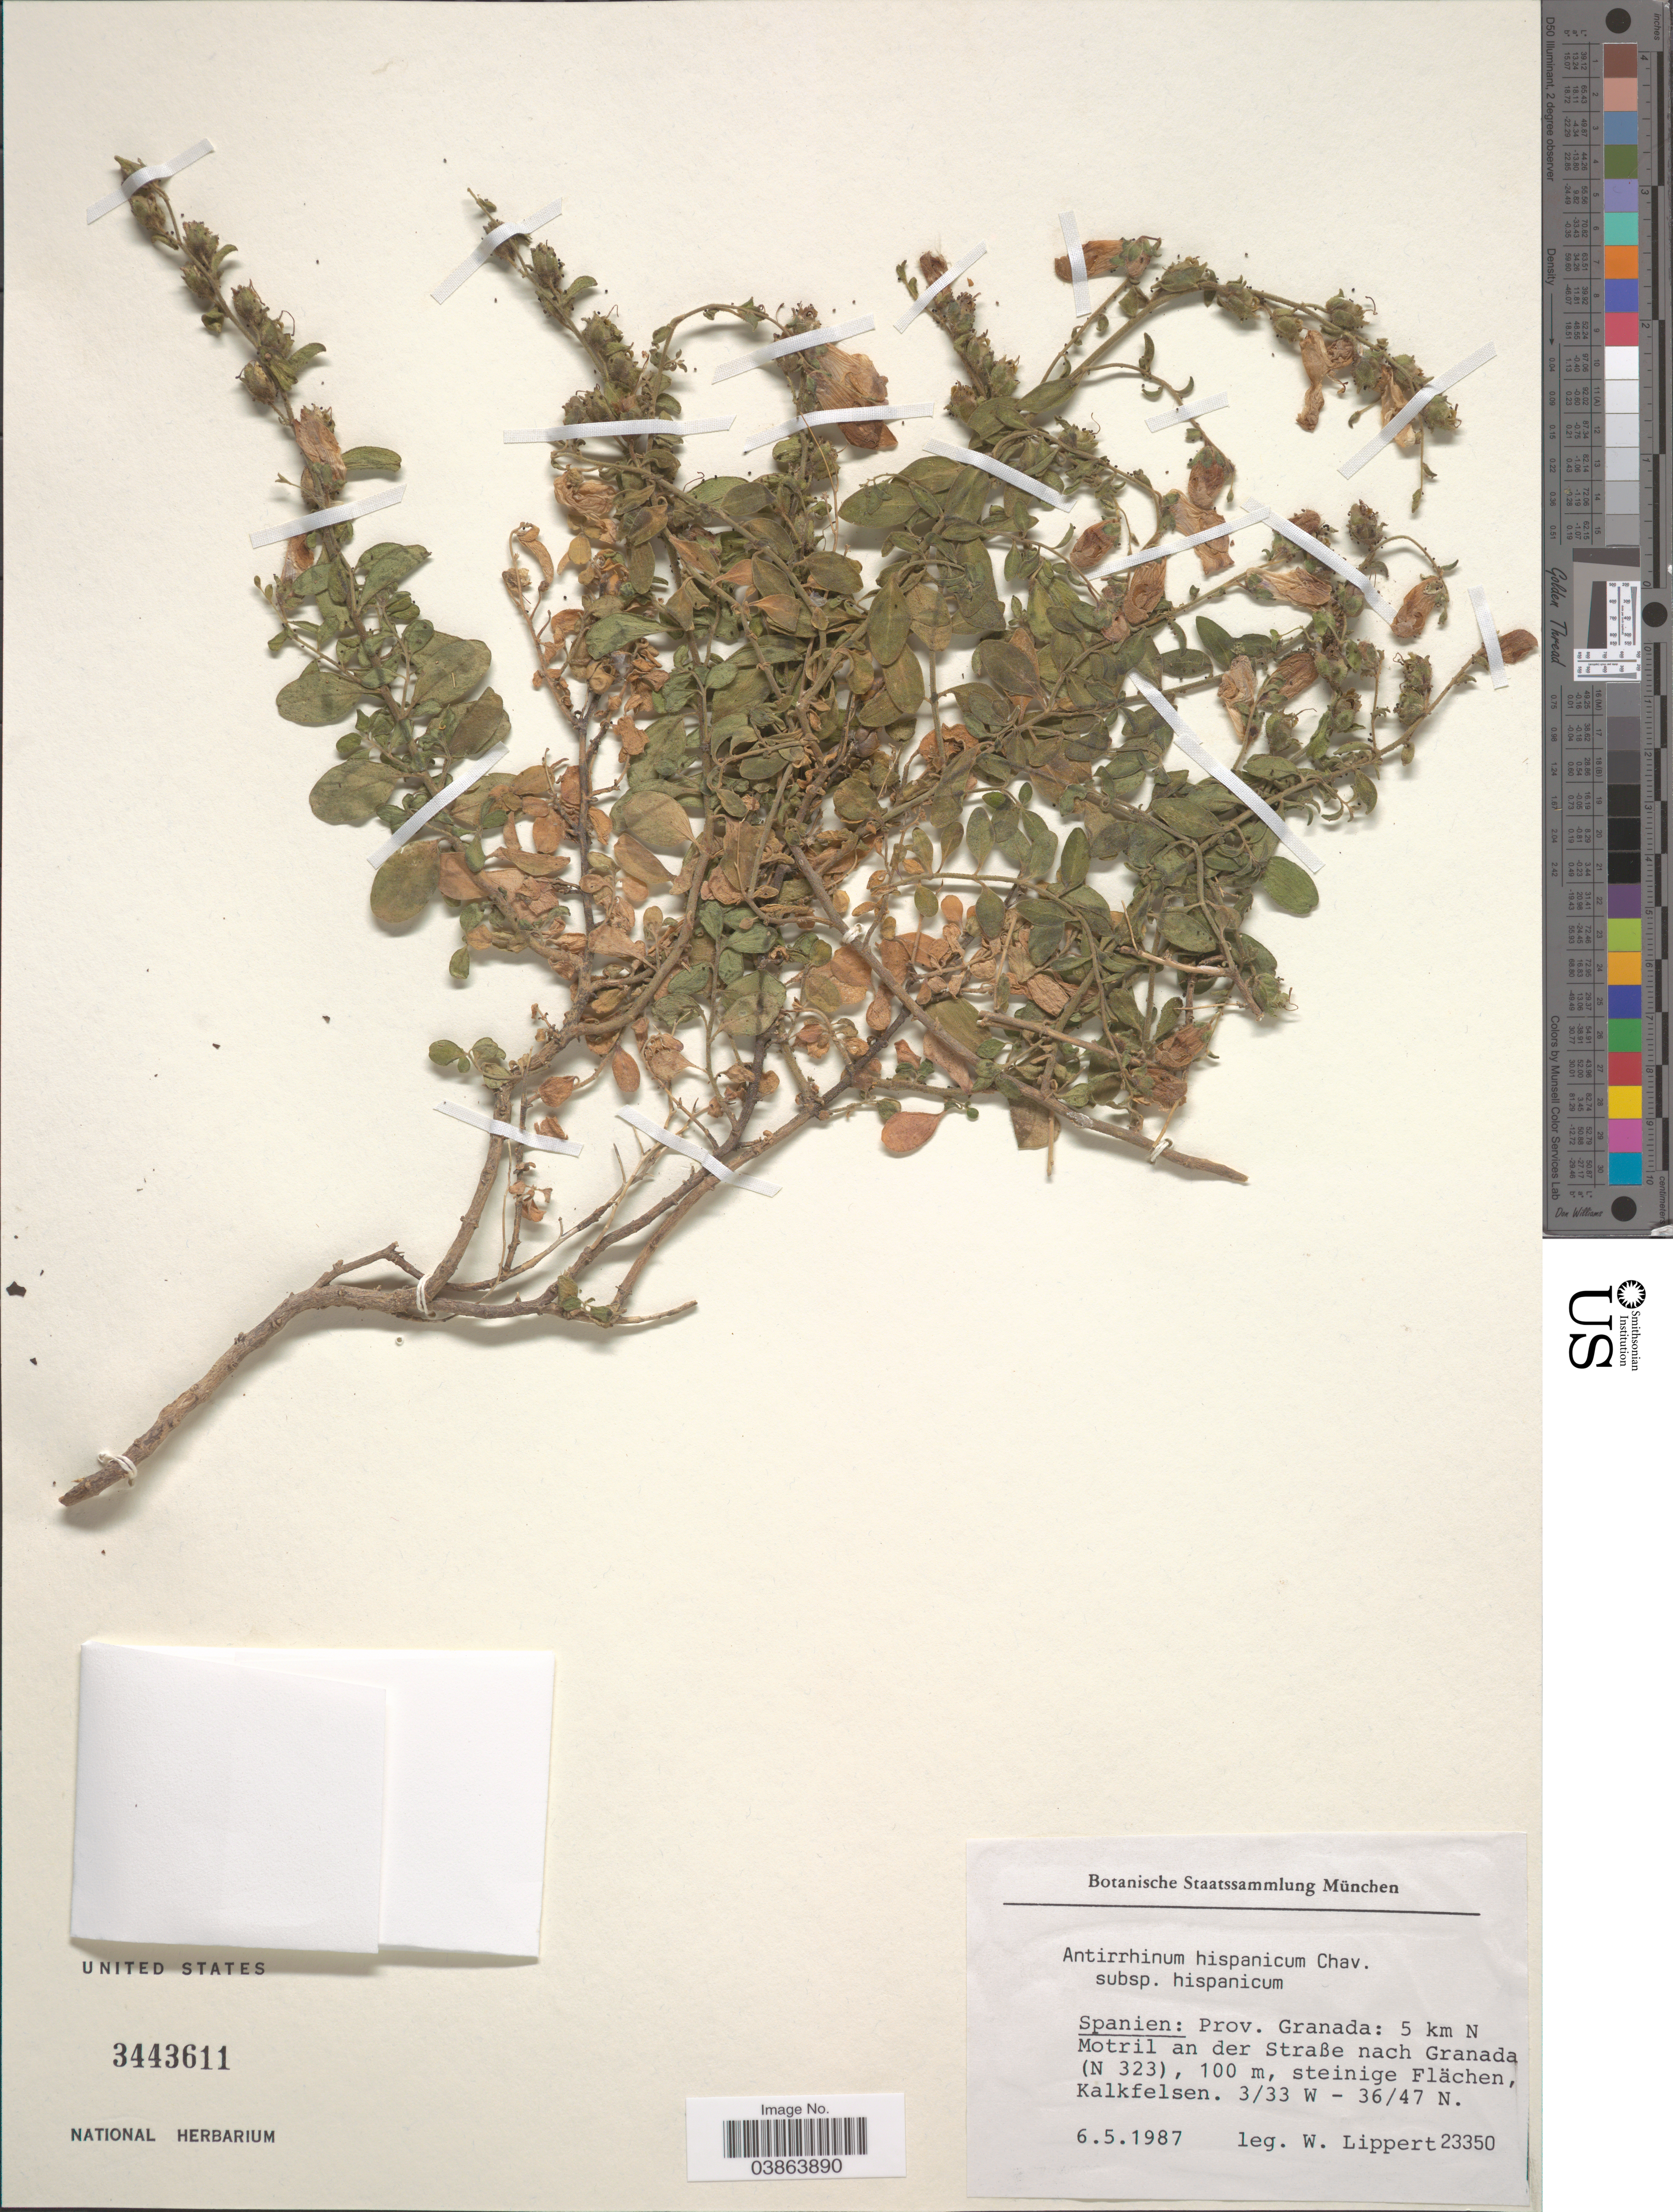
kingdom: Plantae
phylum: Tracheophyta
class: Magnoliopsida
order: Lamiales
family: Plantaginaceae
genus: Antirrhinum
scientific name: Antirrhinum hispanicum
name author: Chav.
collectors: W. Lippert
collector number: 23350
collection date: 1987-05-06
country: Spain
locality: Spanien: Prov. Granada: 5 km N Motril an der Straße nach Granda (N 323), steinige Flächen, Kalfelsen.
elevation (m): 100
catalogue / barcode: US 3443611